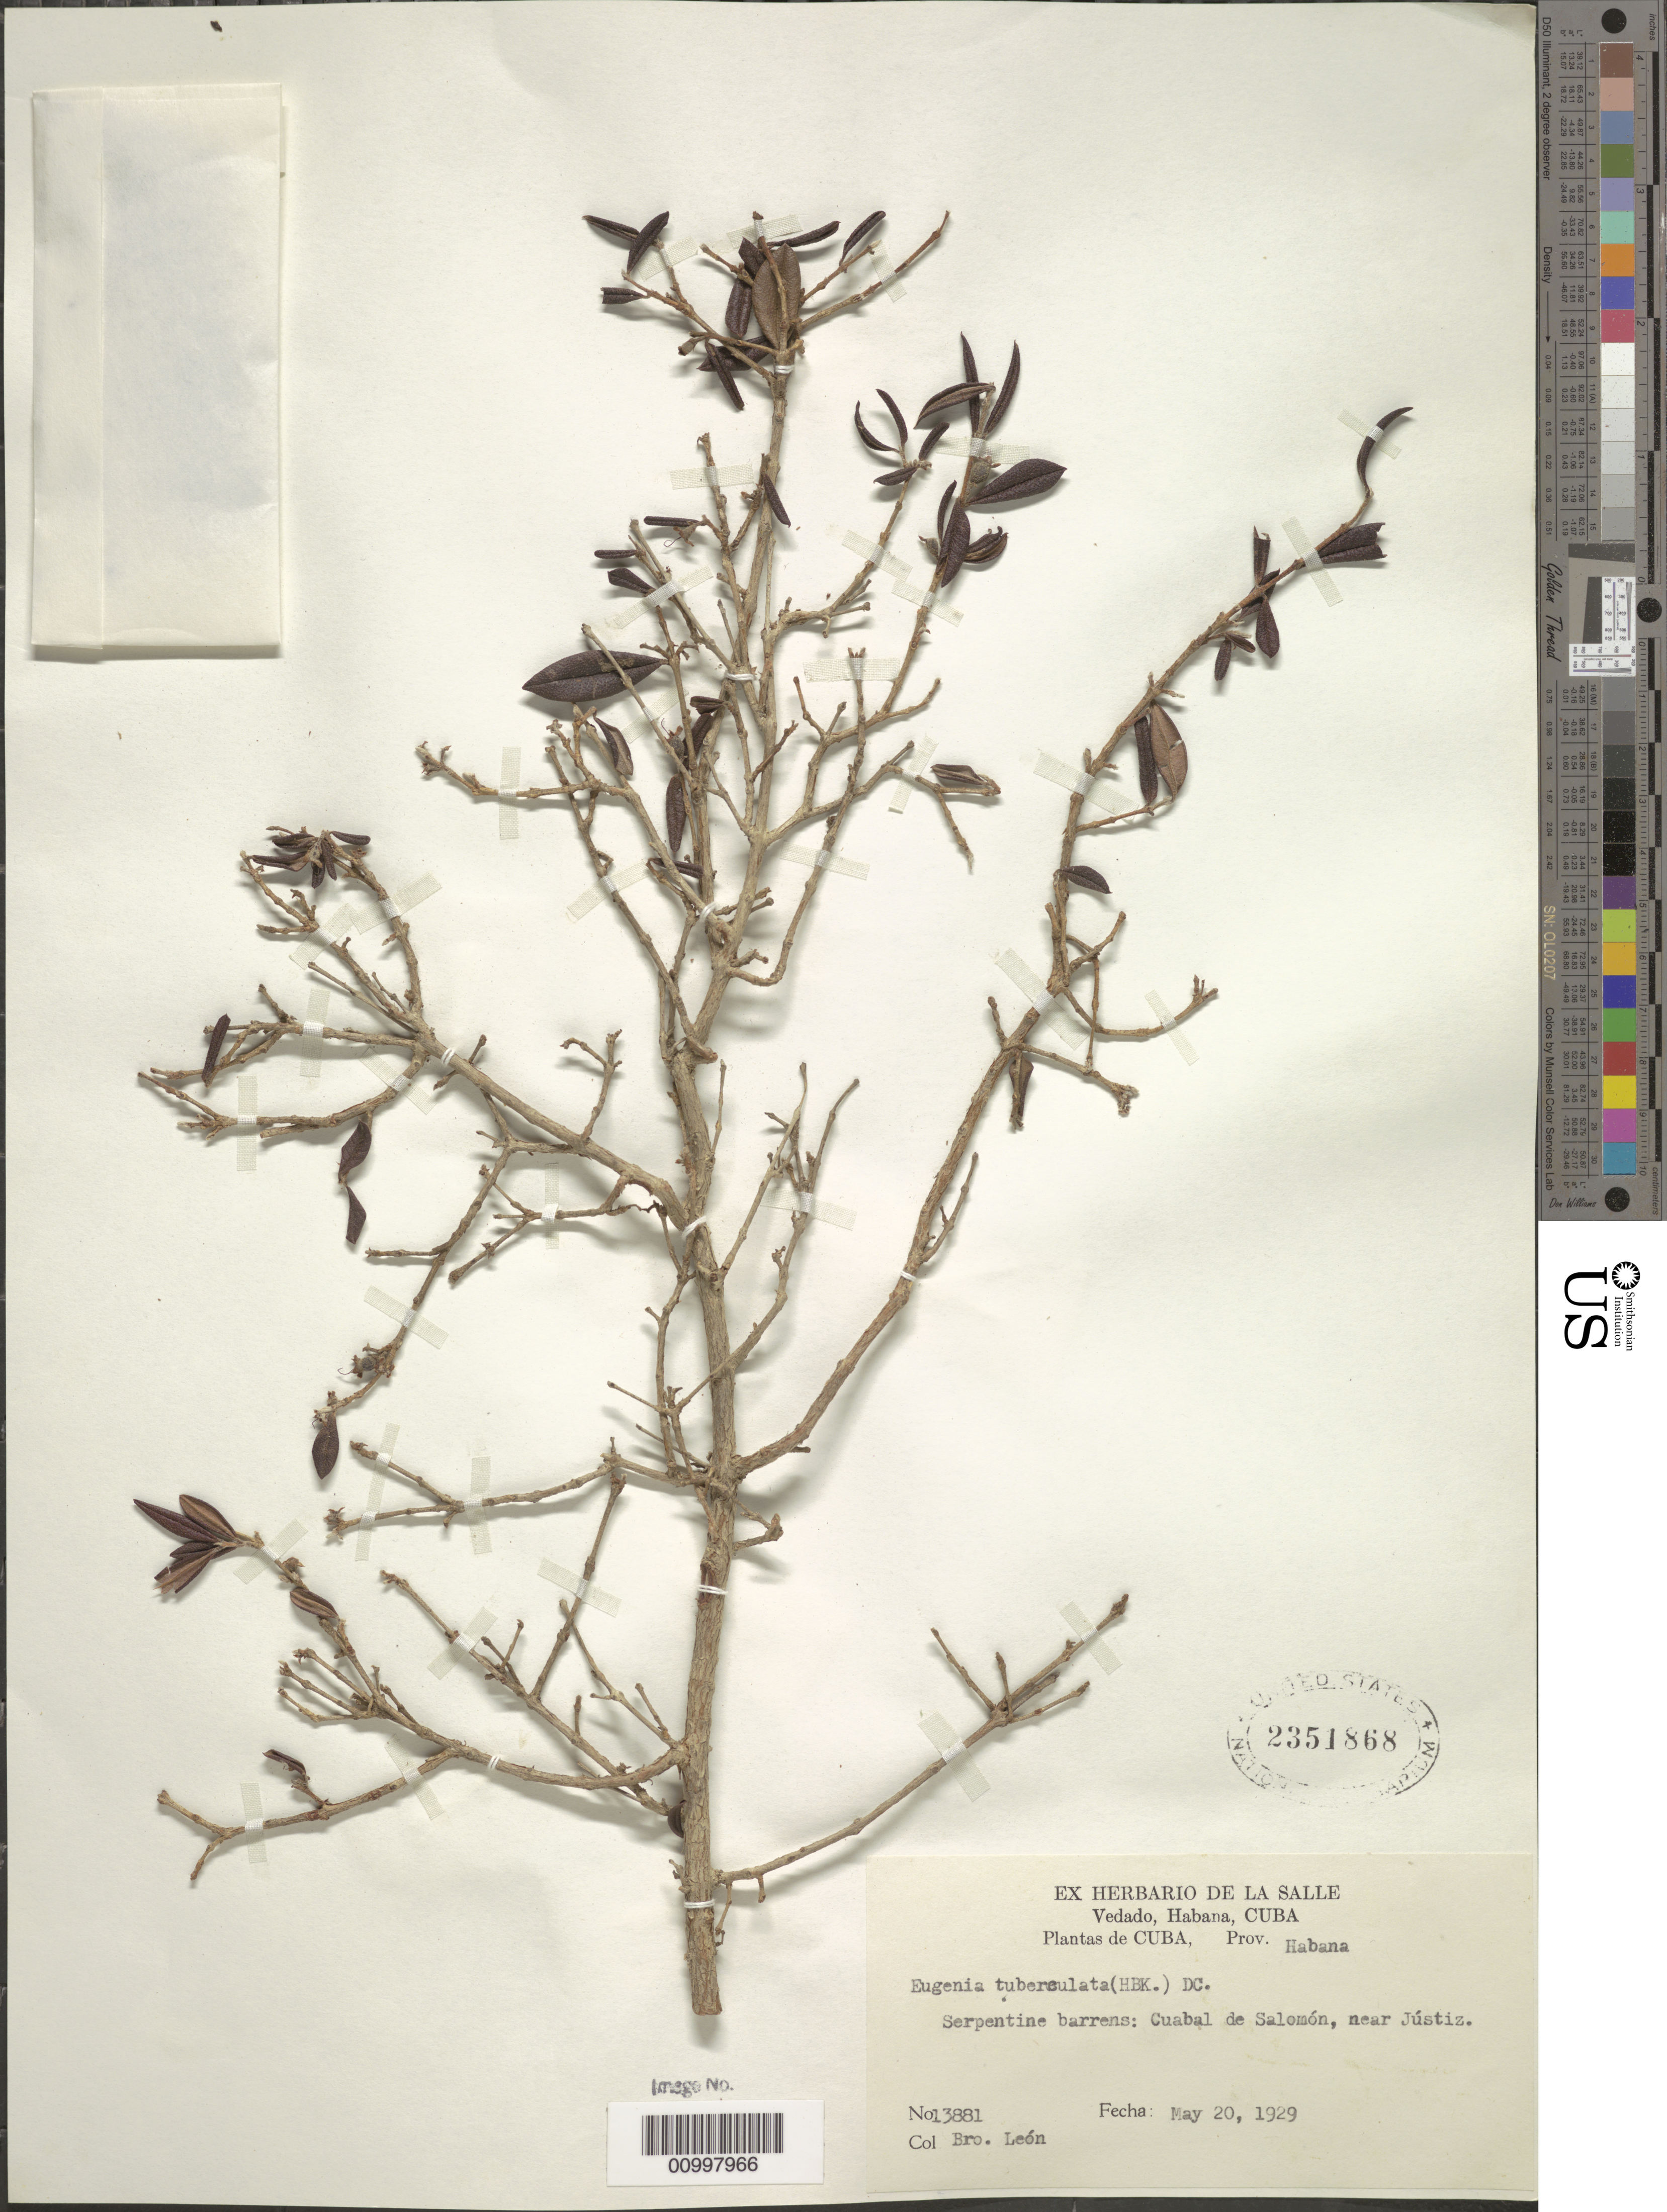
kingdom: Plantae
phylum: Tracheophyta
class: Magnoliopsida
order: Myrtales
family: Myrtaceae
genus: Eugenia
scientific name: Eugenia tuberculata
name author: (Kunth) DC.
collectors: Bro. León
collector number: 13881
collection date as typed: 20 May 1929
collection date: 1929-05-20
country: Cuba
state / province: La Habana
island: Cuba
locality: Cuabal de Salomon, near Justiz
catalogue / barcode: US 2351868